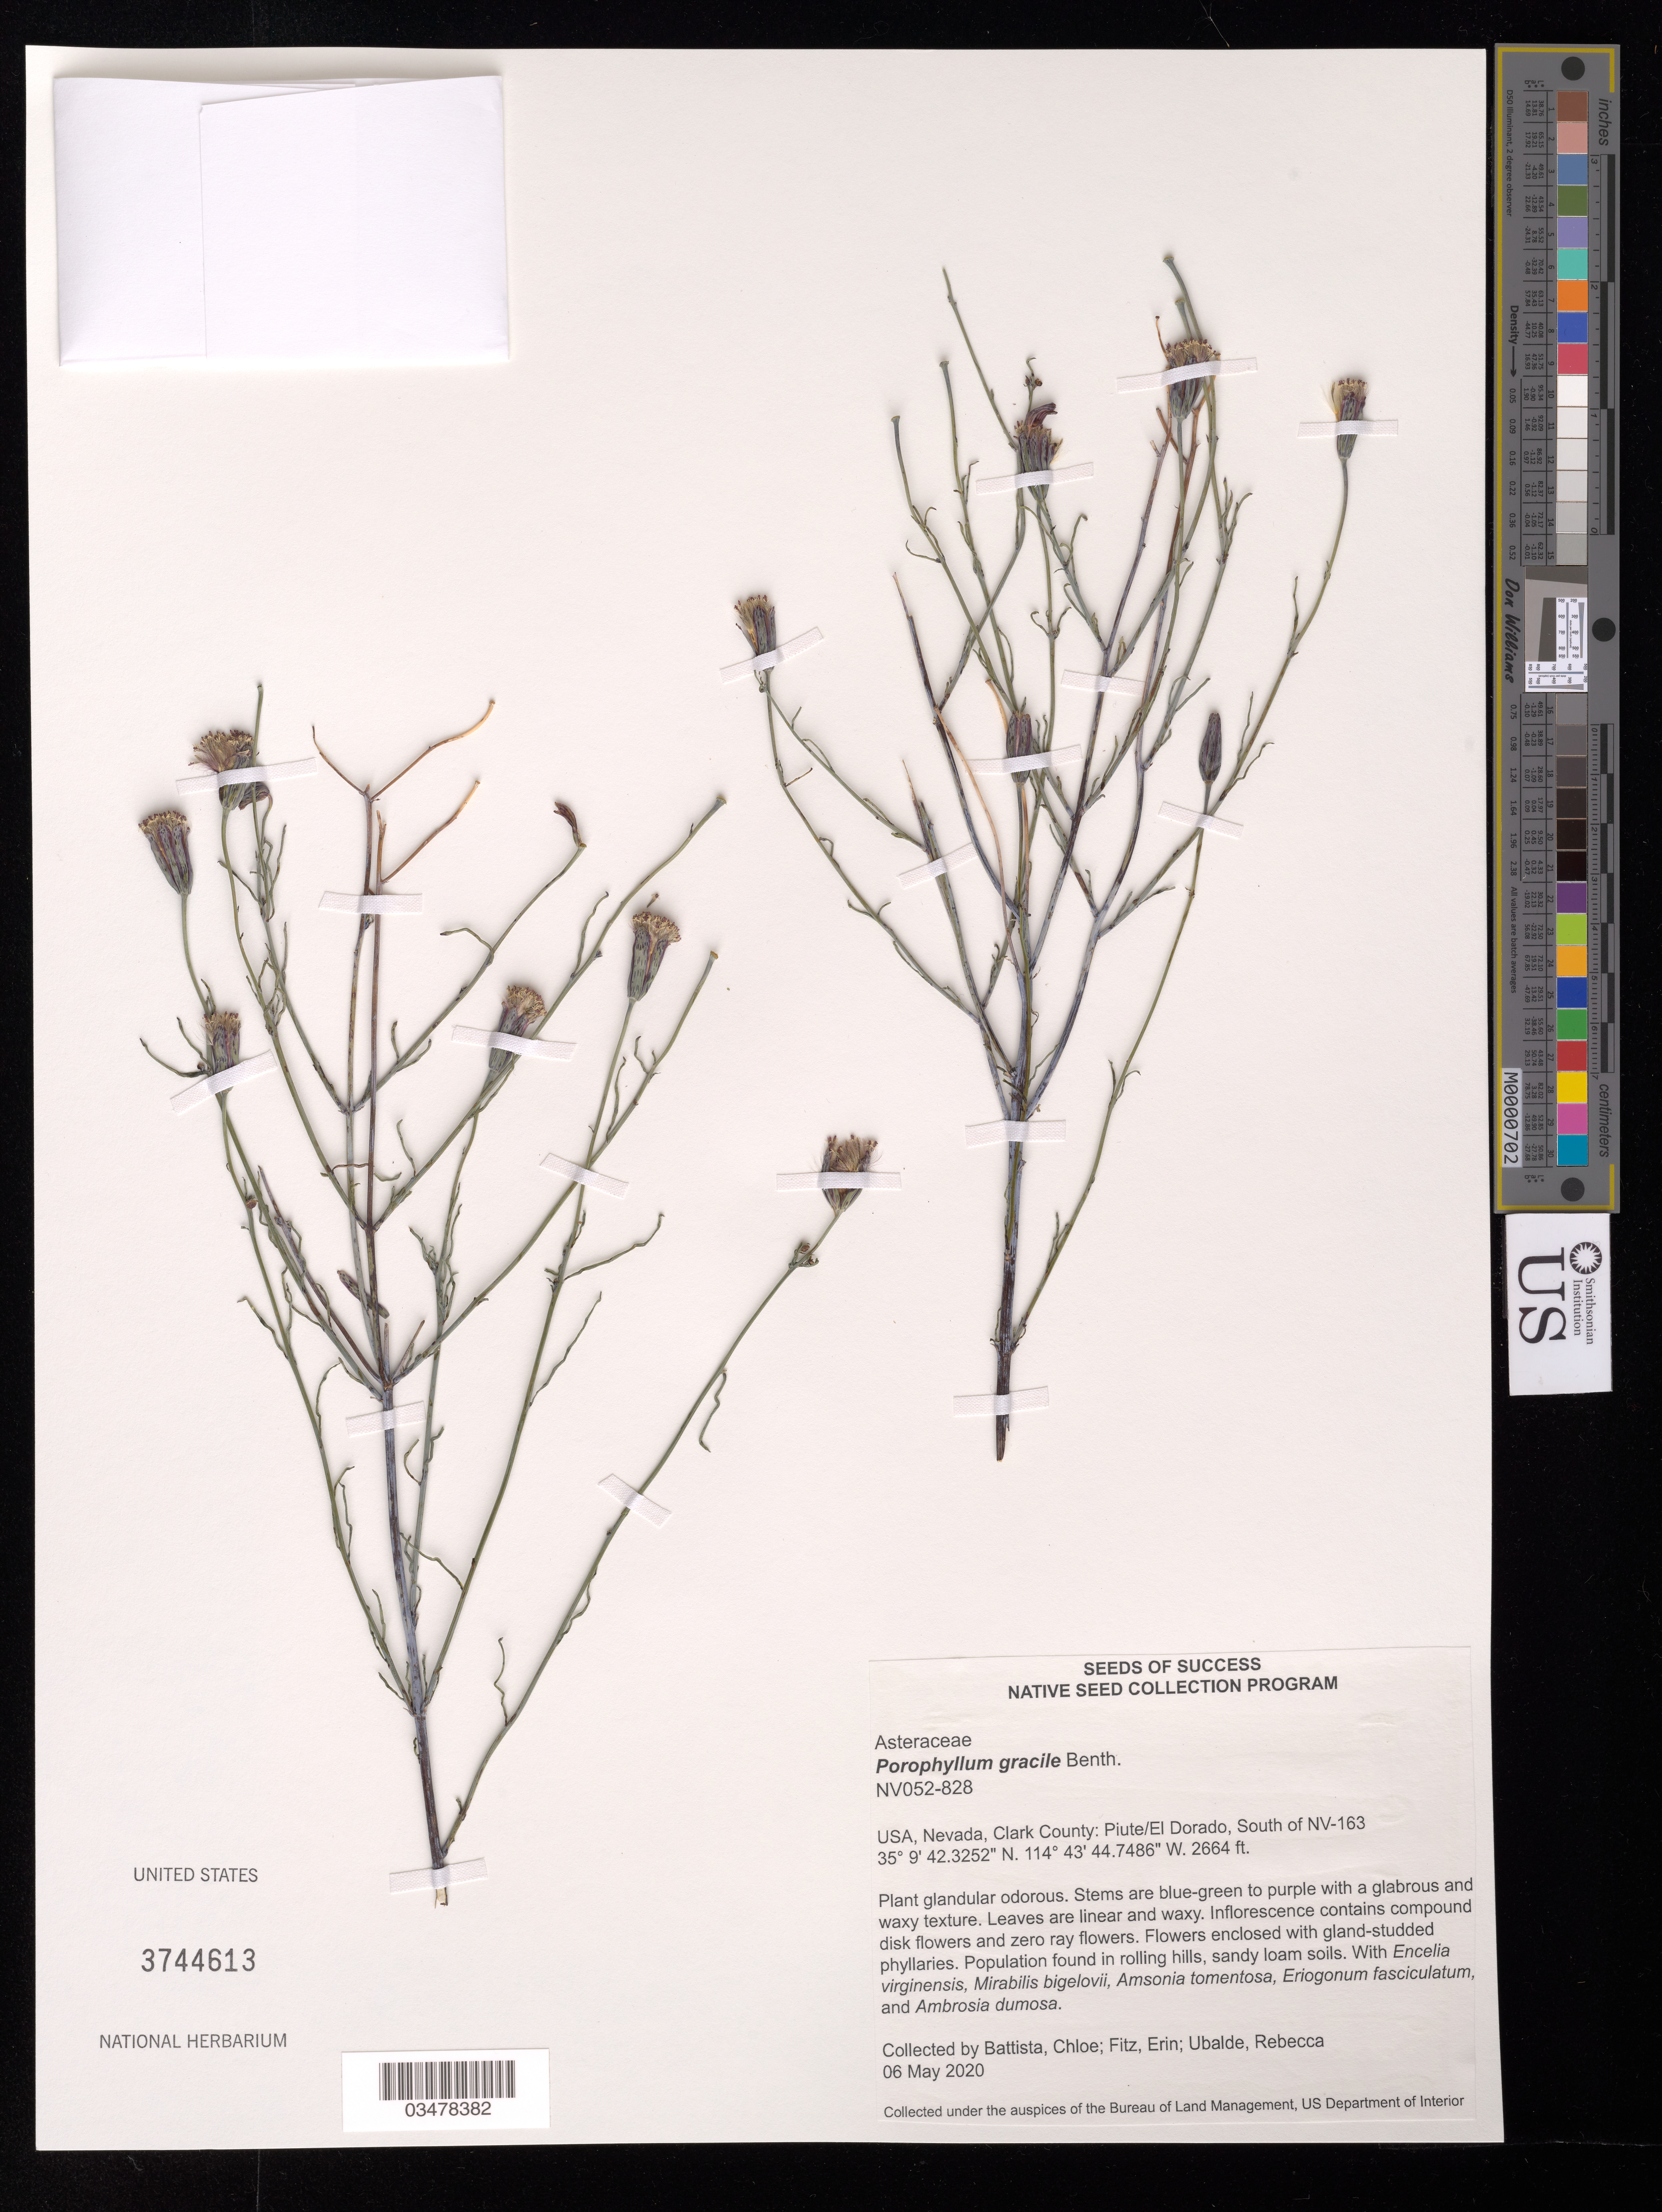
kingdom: Plantae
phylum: Tracheophyta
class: Magnoliopsida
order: Asterales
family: Asteraceae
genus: Porophyllum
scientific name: Porophyllum gracile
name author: Benth.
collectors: C. Battista, E. Fitz & R. Ubalde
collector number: NV052-828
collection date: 2020-05-06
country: United States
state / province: Nevada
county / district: Clark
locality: Piute/El Dorado, S of NV-163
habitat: Sandy loam soils. With Encelia virginensis, Mirabilis bigelovii, Ambrosia dumosa, etc.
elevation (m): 812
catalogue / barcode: US 3744613